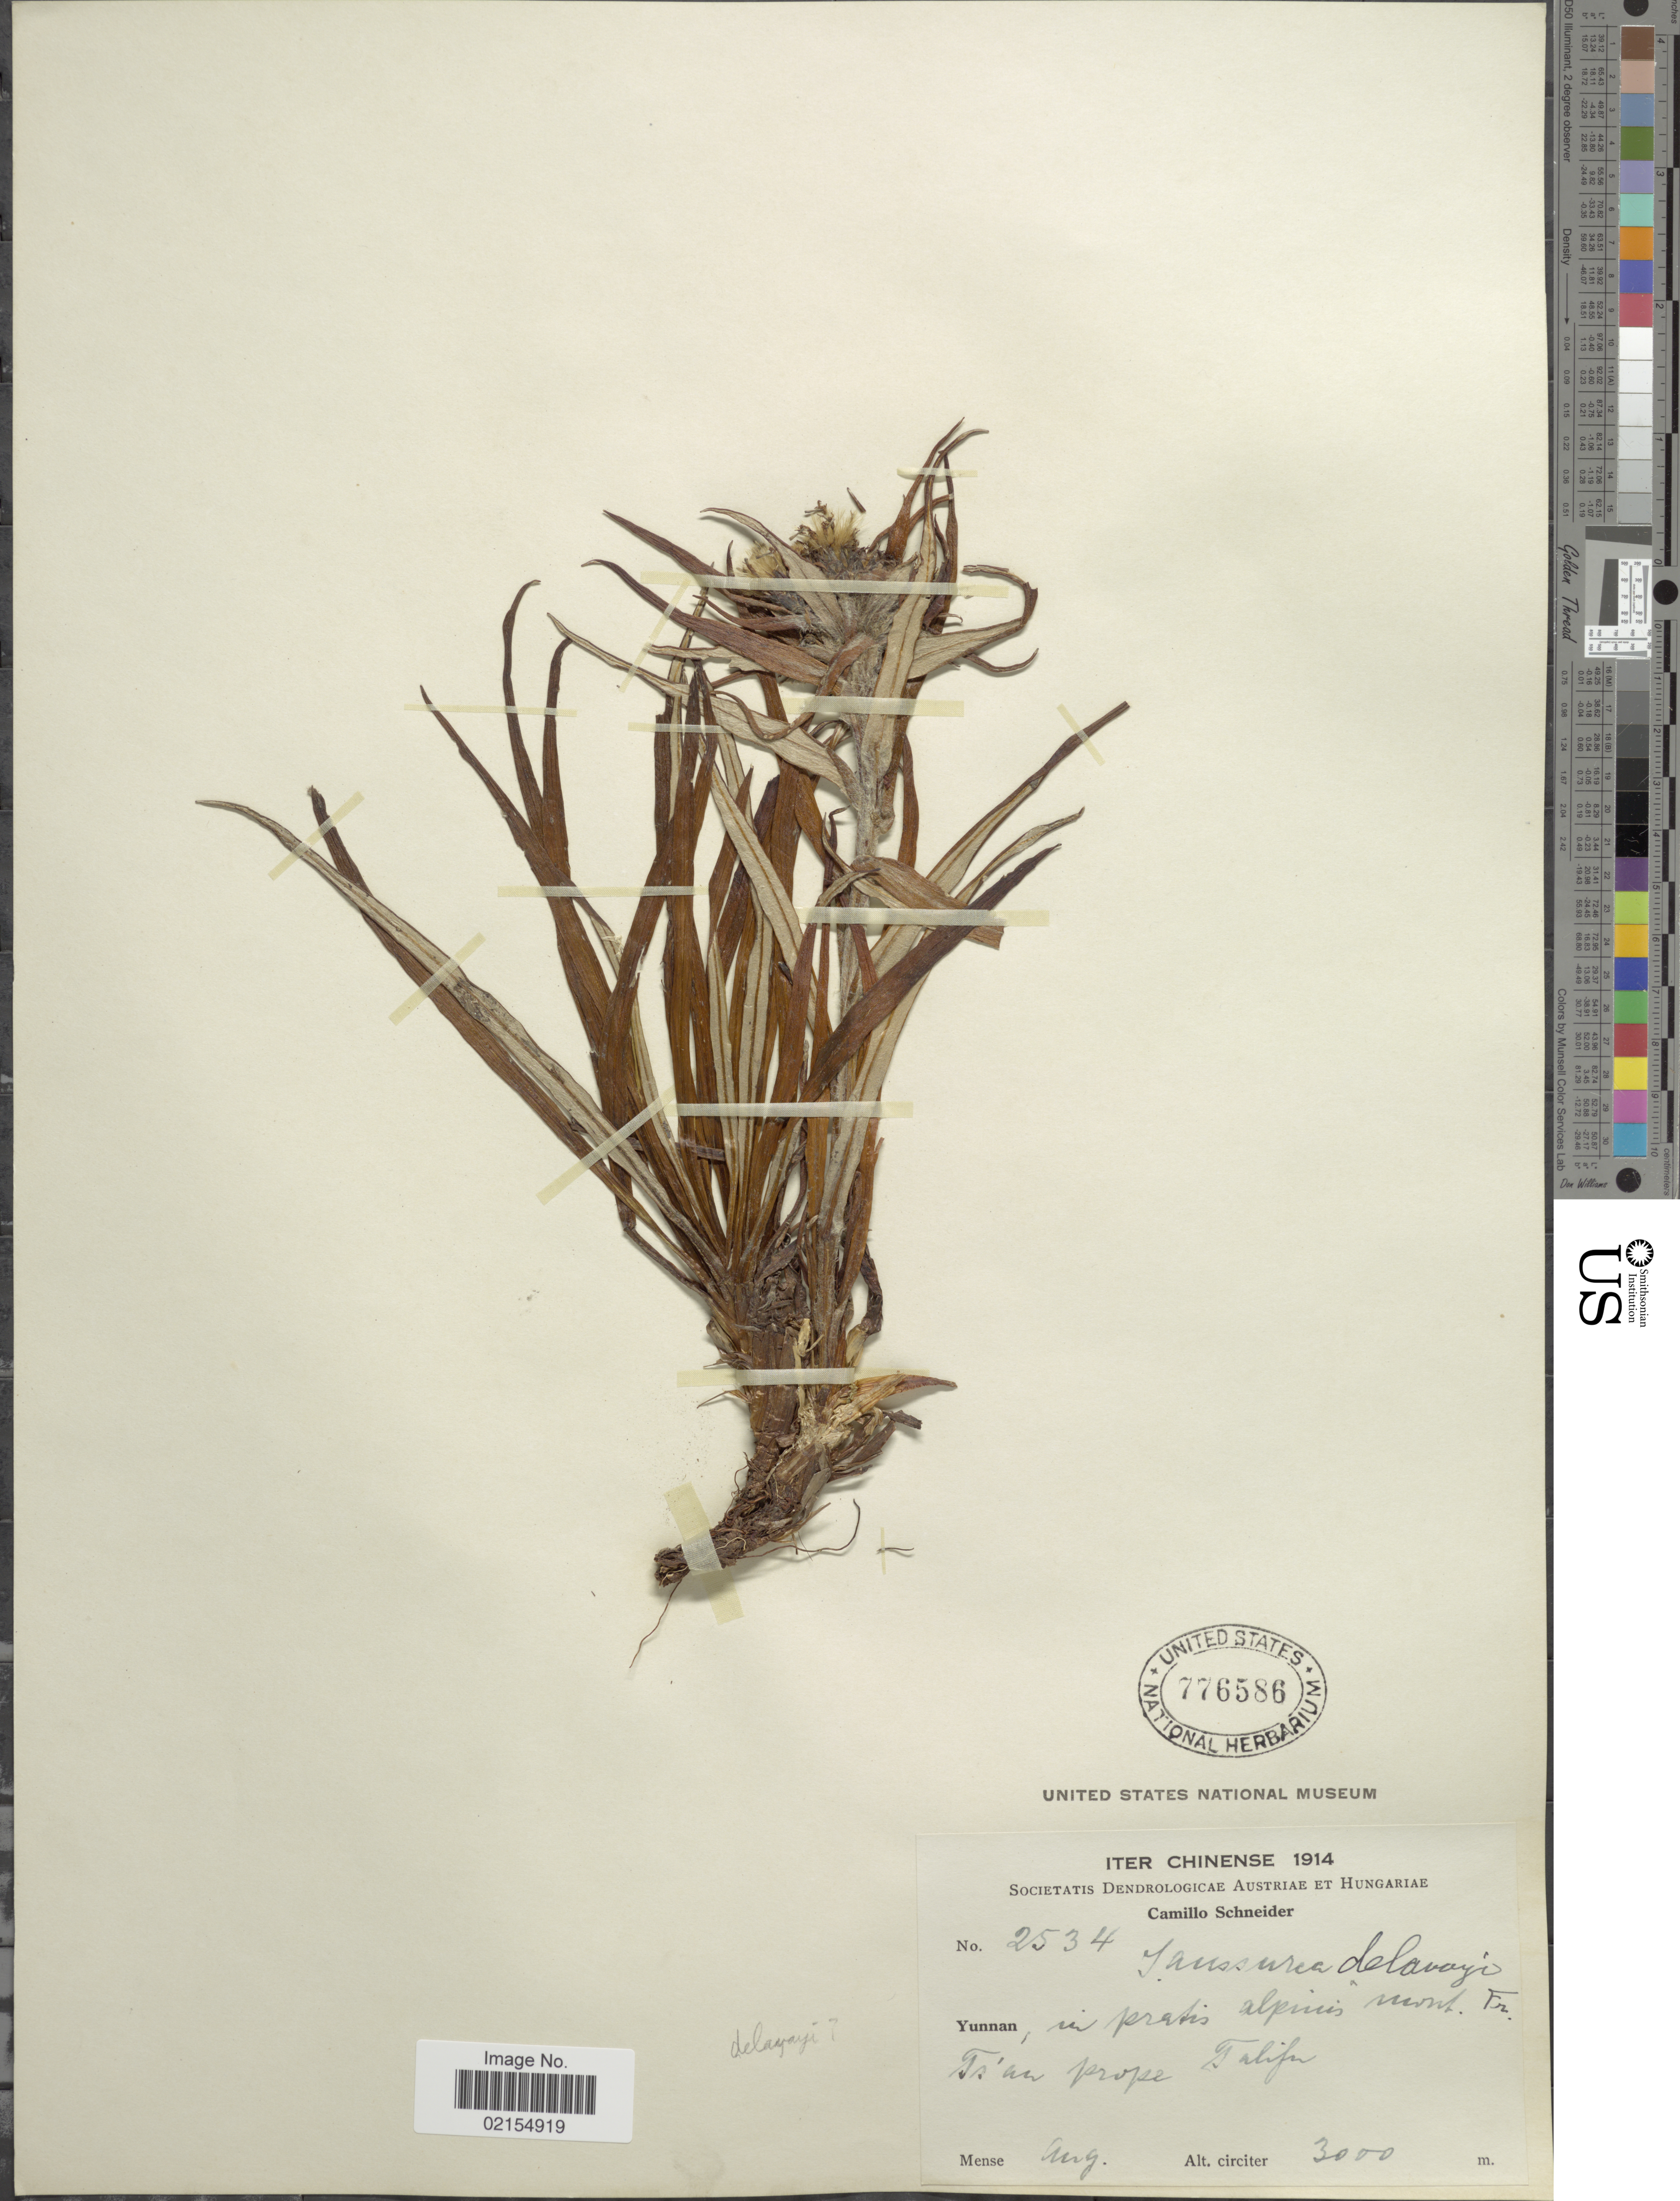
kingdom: Plantae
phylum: Tracheophyta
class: Magnoliopsida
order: Asterales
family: Asteraceae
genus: Saussurea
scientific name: Saussurea delavayi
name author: Franch.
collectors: C. K. Schneider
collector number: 2534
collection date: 1914-08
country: China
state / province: Yunnan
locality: Iter Chinense, Yunnan, in pratis alpinis mont. Ts'an prope Talip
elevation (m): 3000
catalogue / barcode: US 776586